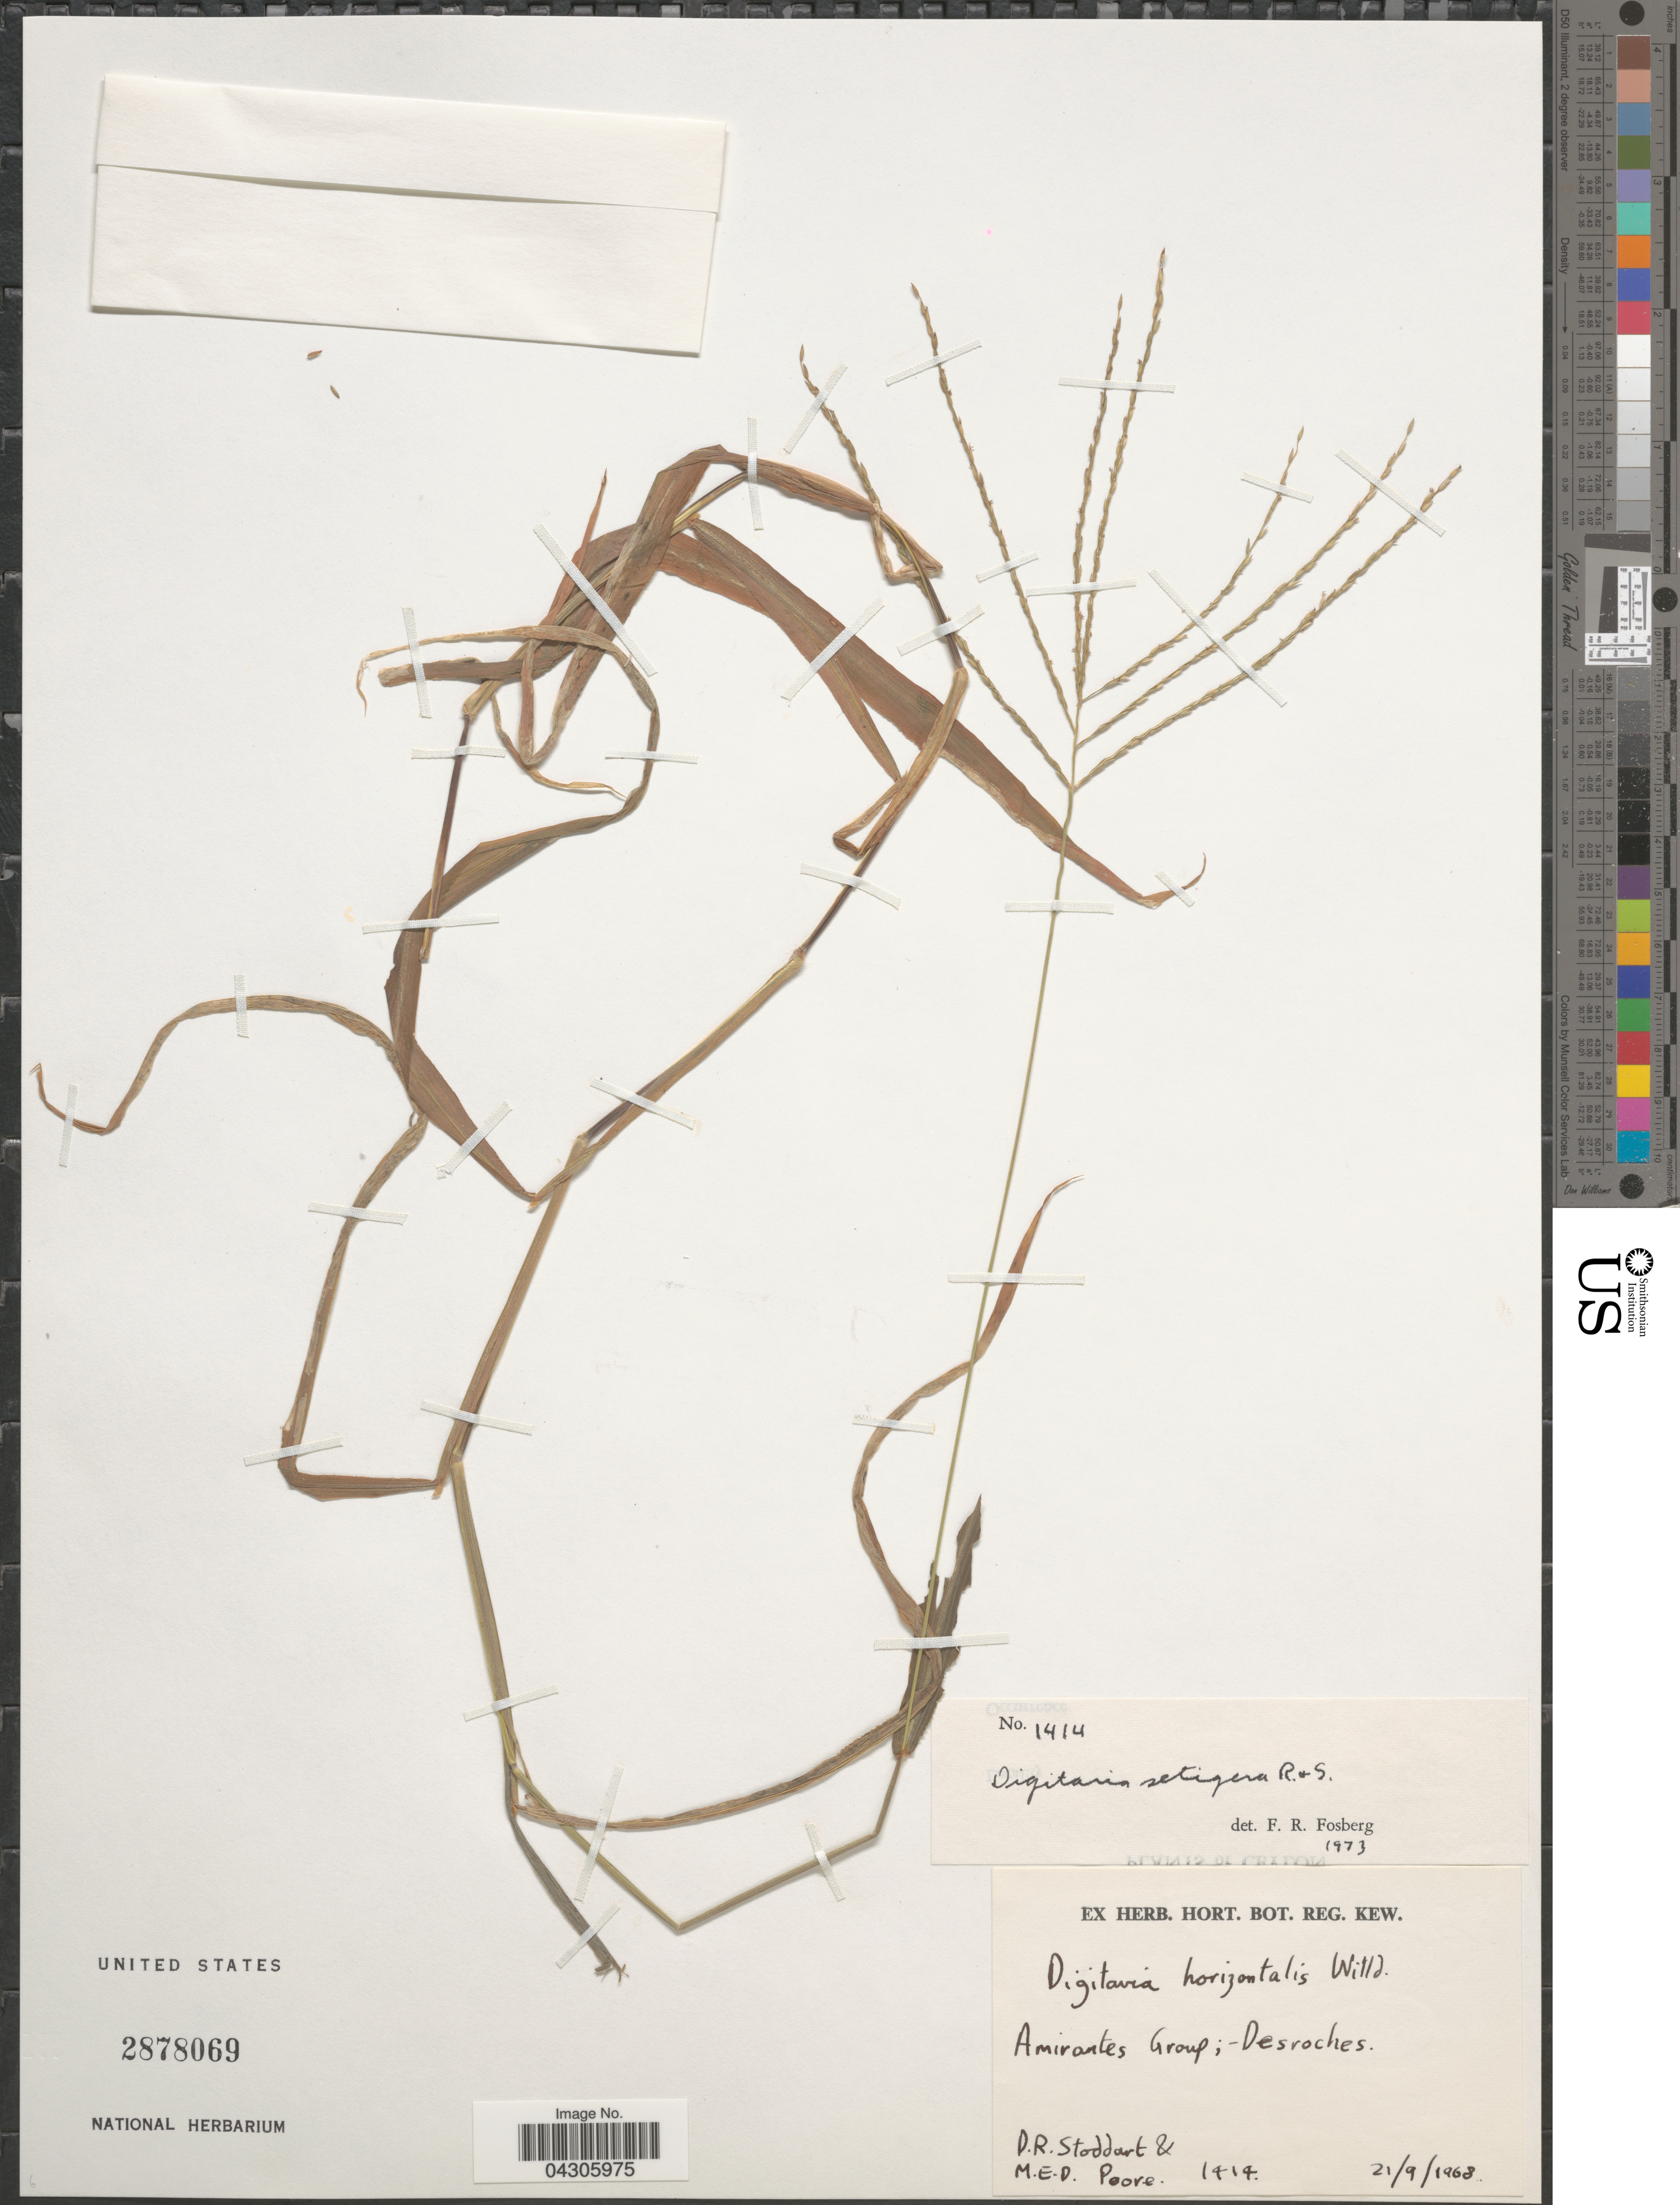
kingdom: Plantae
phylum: Tracheophyta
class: Liliopsida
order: Poales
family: Poaceae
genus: Digitaria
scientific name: Digitaria setigera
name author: Roth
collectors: D. R. Stoddart & M. E. D. Poore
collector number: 1414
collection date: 1968-09-21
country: Seychelles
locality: Amirantes Group; Desroches.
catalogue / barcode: US 2878069